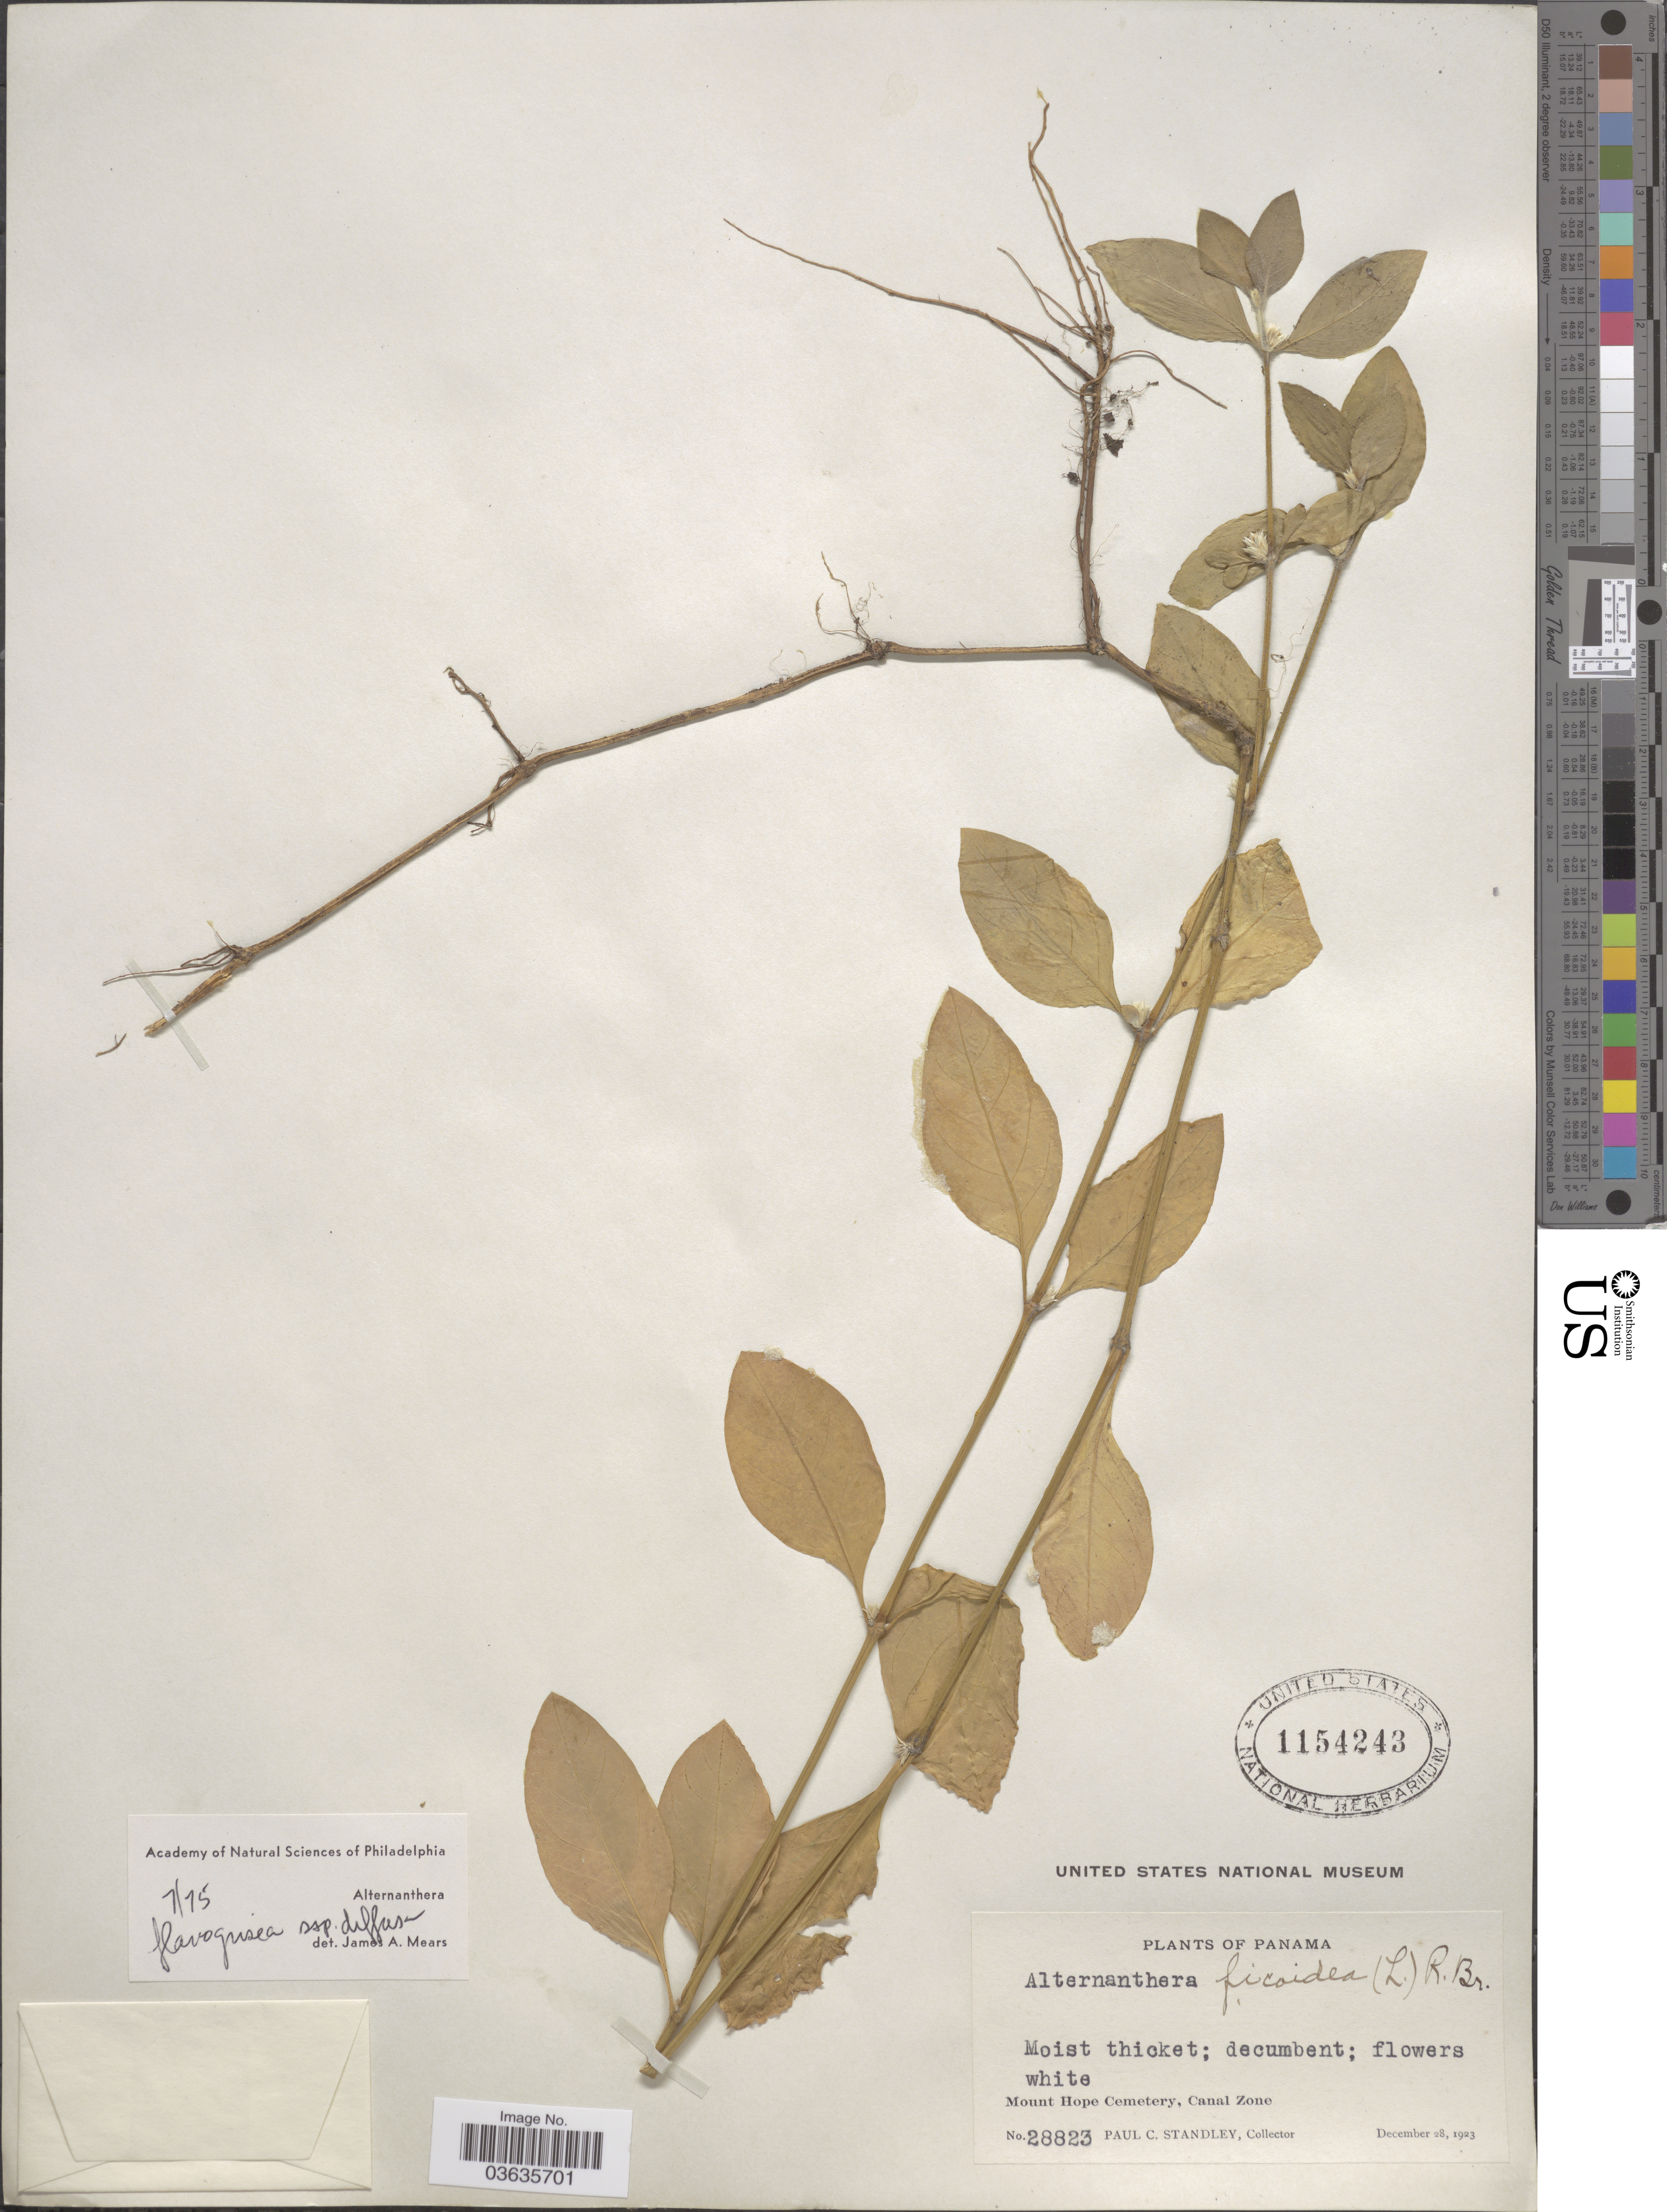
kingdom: Plantae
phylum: Tracheophyta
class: Magnoliopsida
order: Caryophyllales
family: Amaranthaceae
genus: Alternanthera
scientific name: Alternanthera flavogrisea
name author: Urb.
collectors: P. C. Standley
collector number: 28823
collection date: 1923-12-28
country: Panama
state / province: Colón / Panamá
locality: Mount Hope Cemetery, Canal Zone.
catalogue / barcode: US 1154243